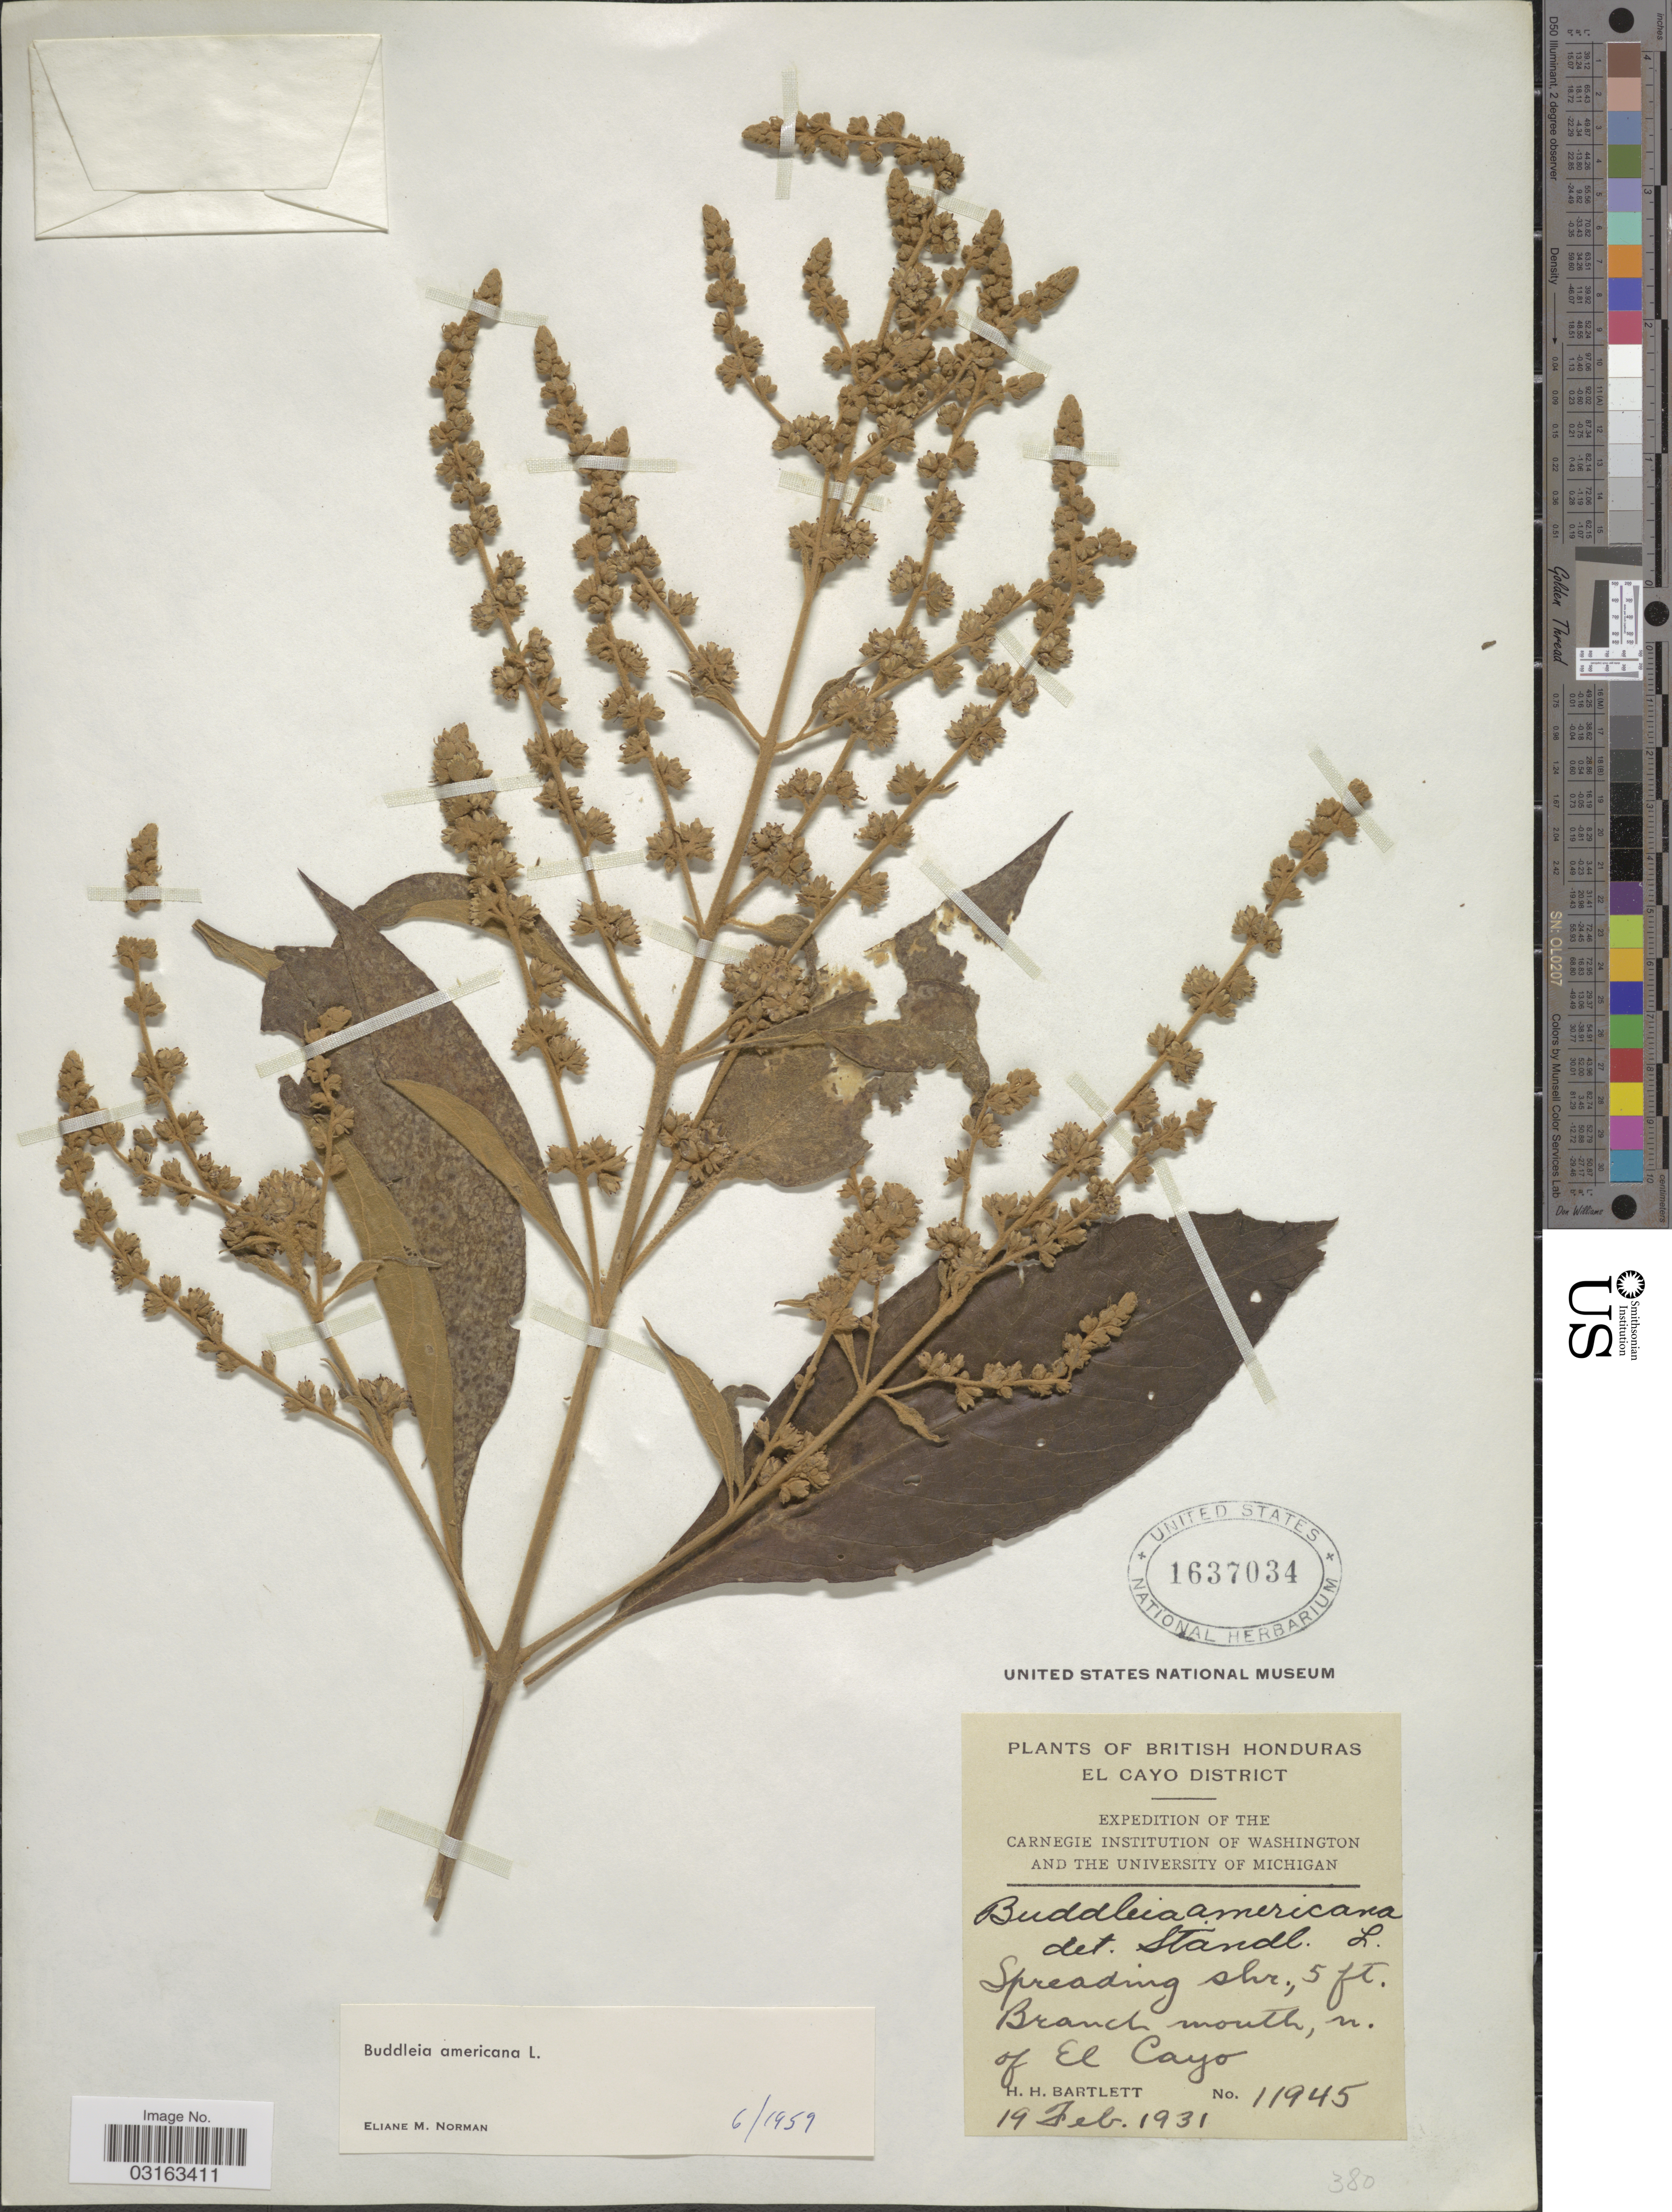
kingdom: Plantae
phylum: Tracheophyta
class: Magnoliopsida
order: Lamiales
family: Scrophulariaceae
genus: Buddleja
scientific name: Buddleja americana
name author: L.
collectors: H. H. Bartlett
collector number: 11945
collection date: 1931-02-19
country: Belize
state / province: Cayo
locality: British Honduras. El Cayo District. Branch mouth, n. of El Cayo.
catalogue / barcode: US 1637034